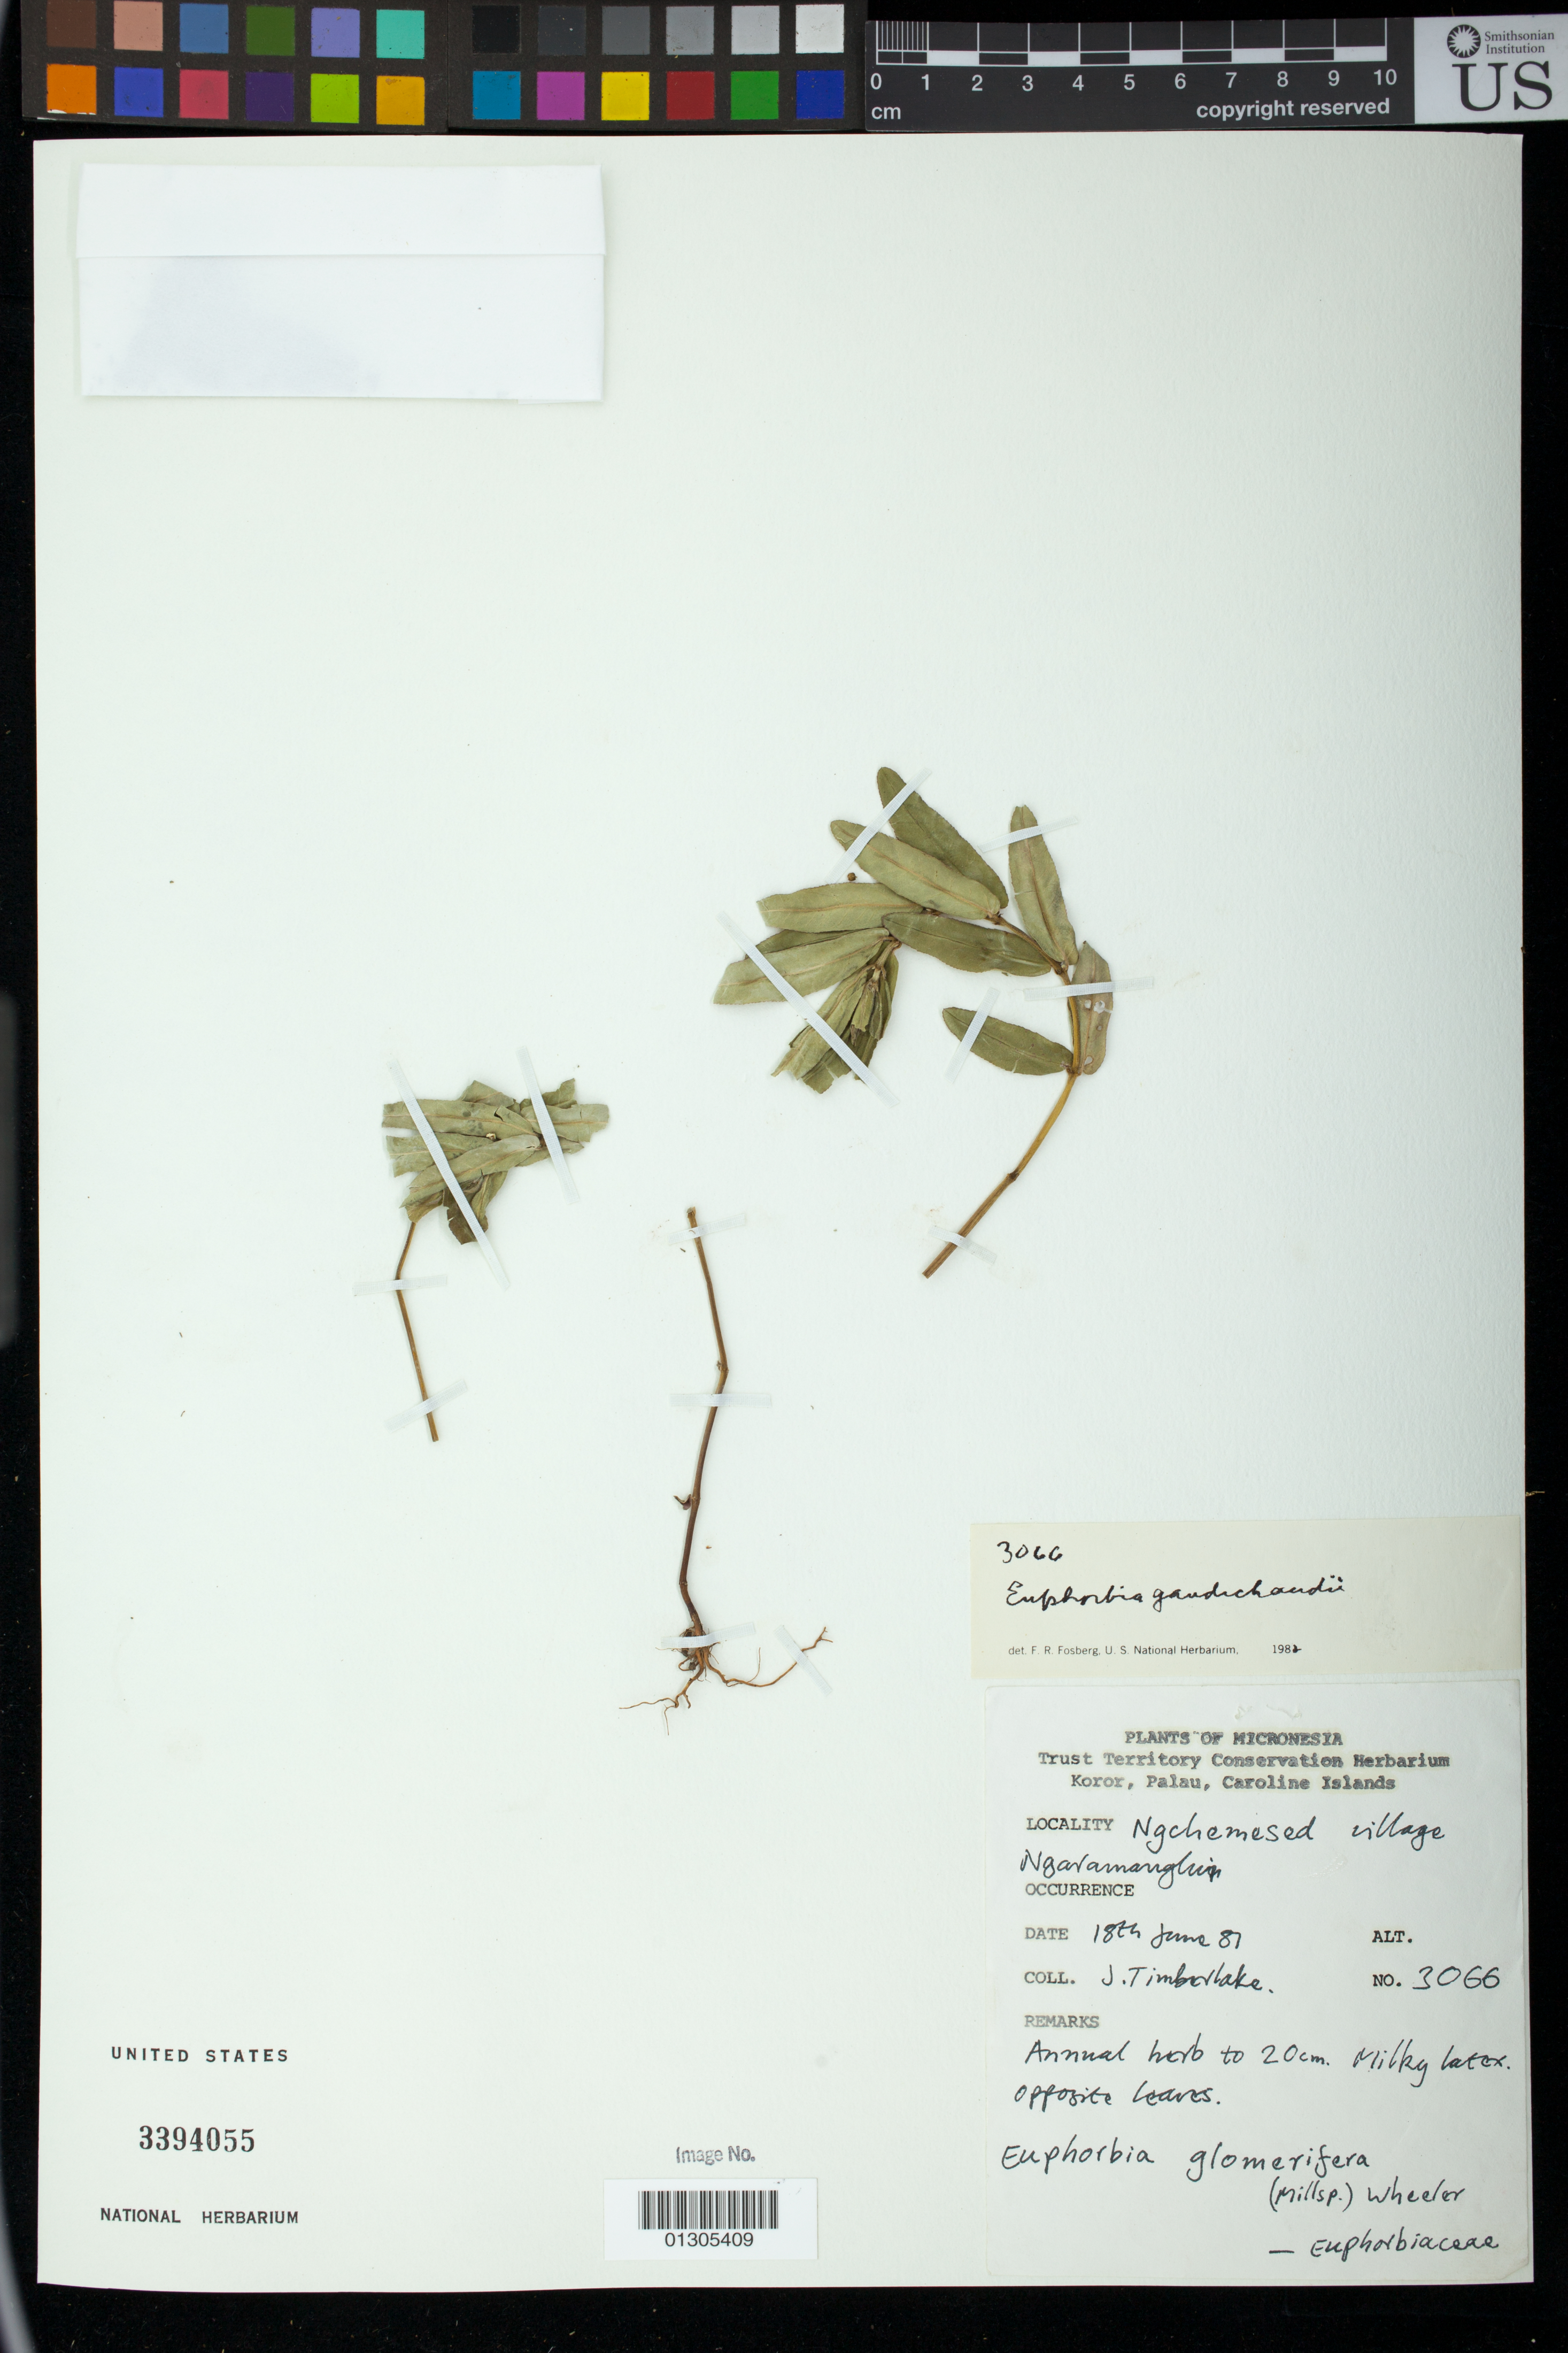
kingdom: Plantae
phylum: Tracheophyta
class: Magnoliopsida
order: Malpighiales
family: Euphorbiaceae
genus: Euphorbia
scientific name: Euphorbia gaudichaudii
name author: Boiss.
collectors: J. Timberlake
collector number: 3066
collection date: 1987-06-18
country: Palau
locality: Ngchemesed village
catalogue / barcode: US 3394055